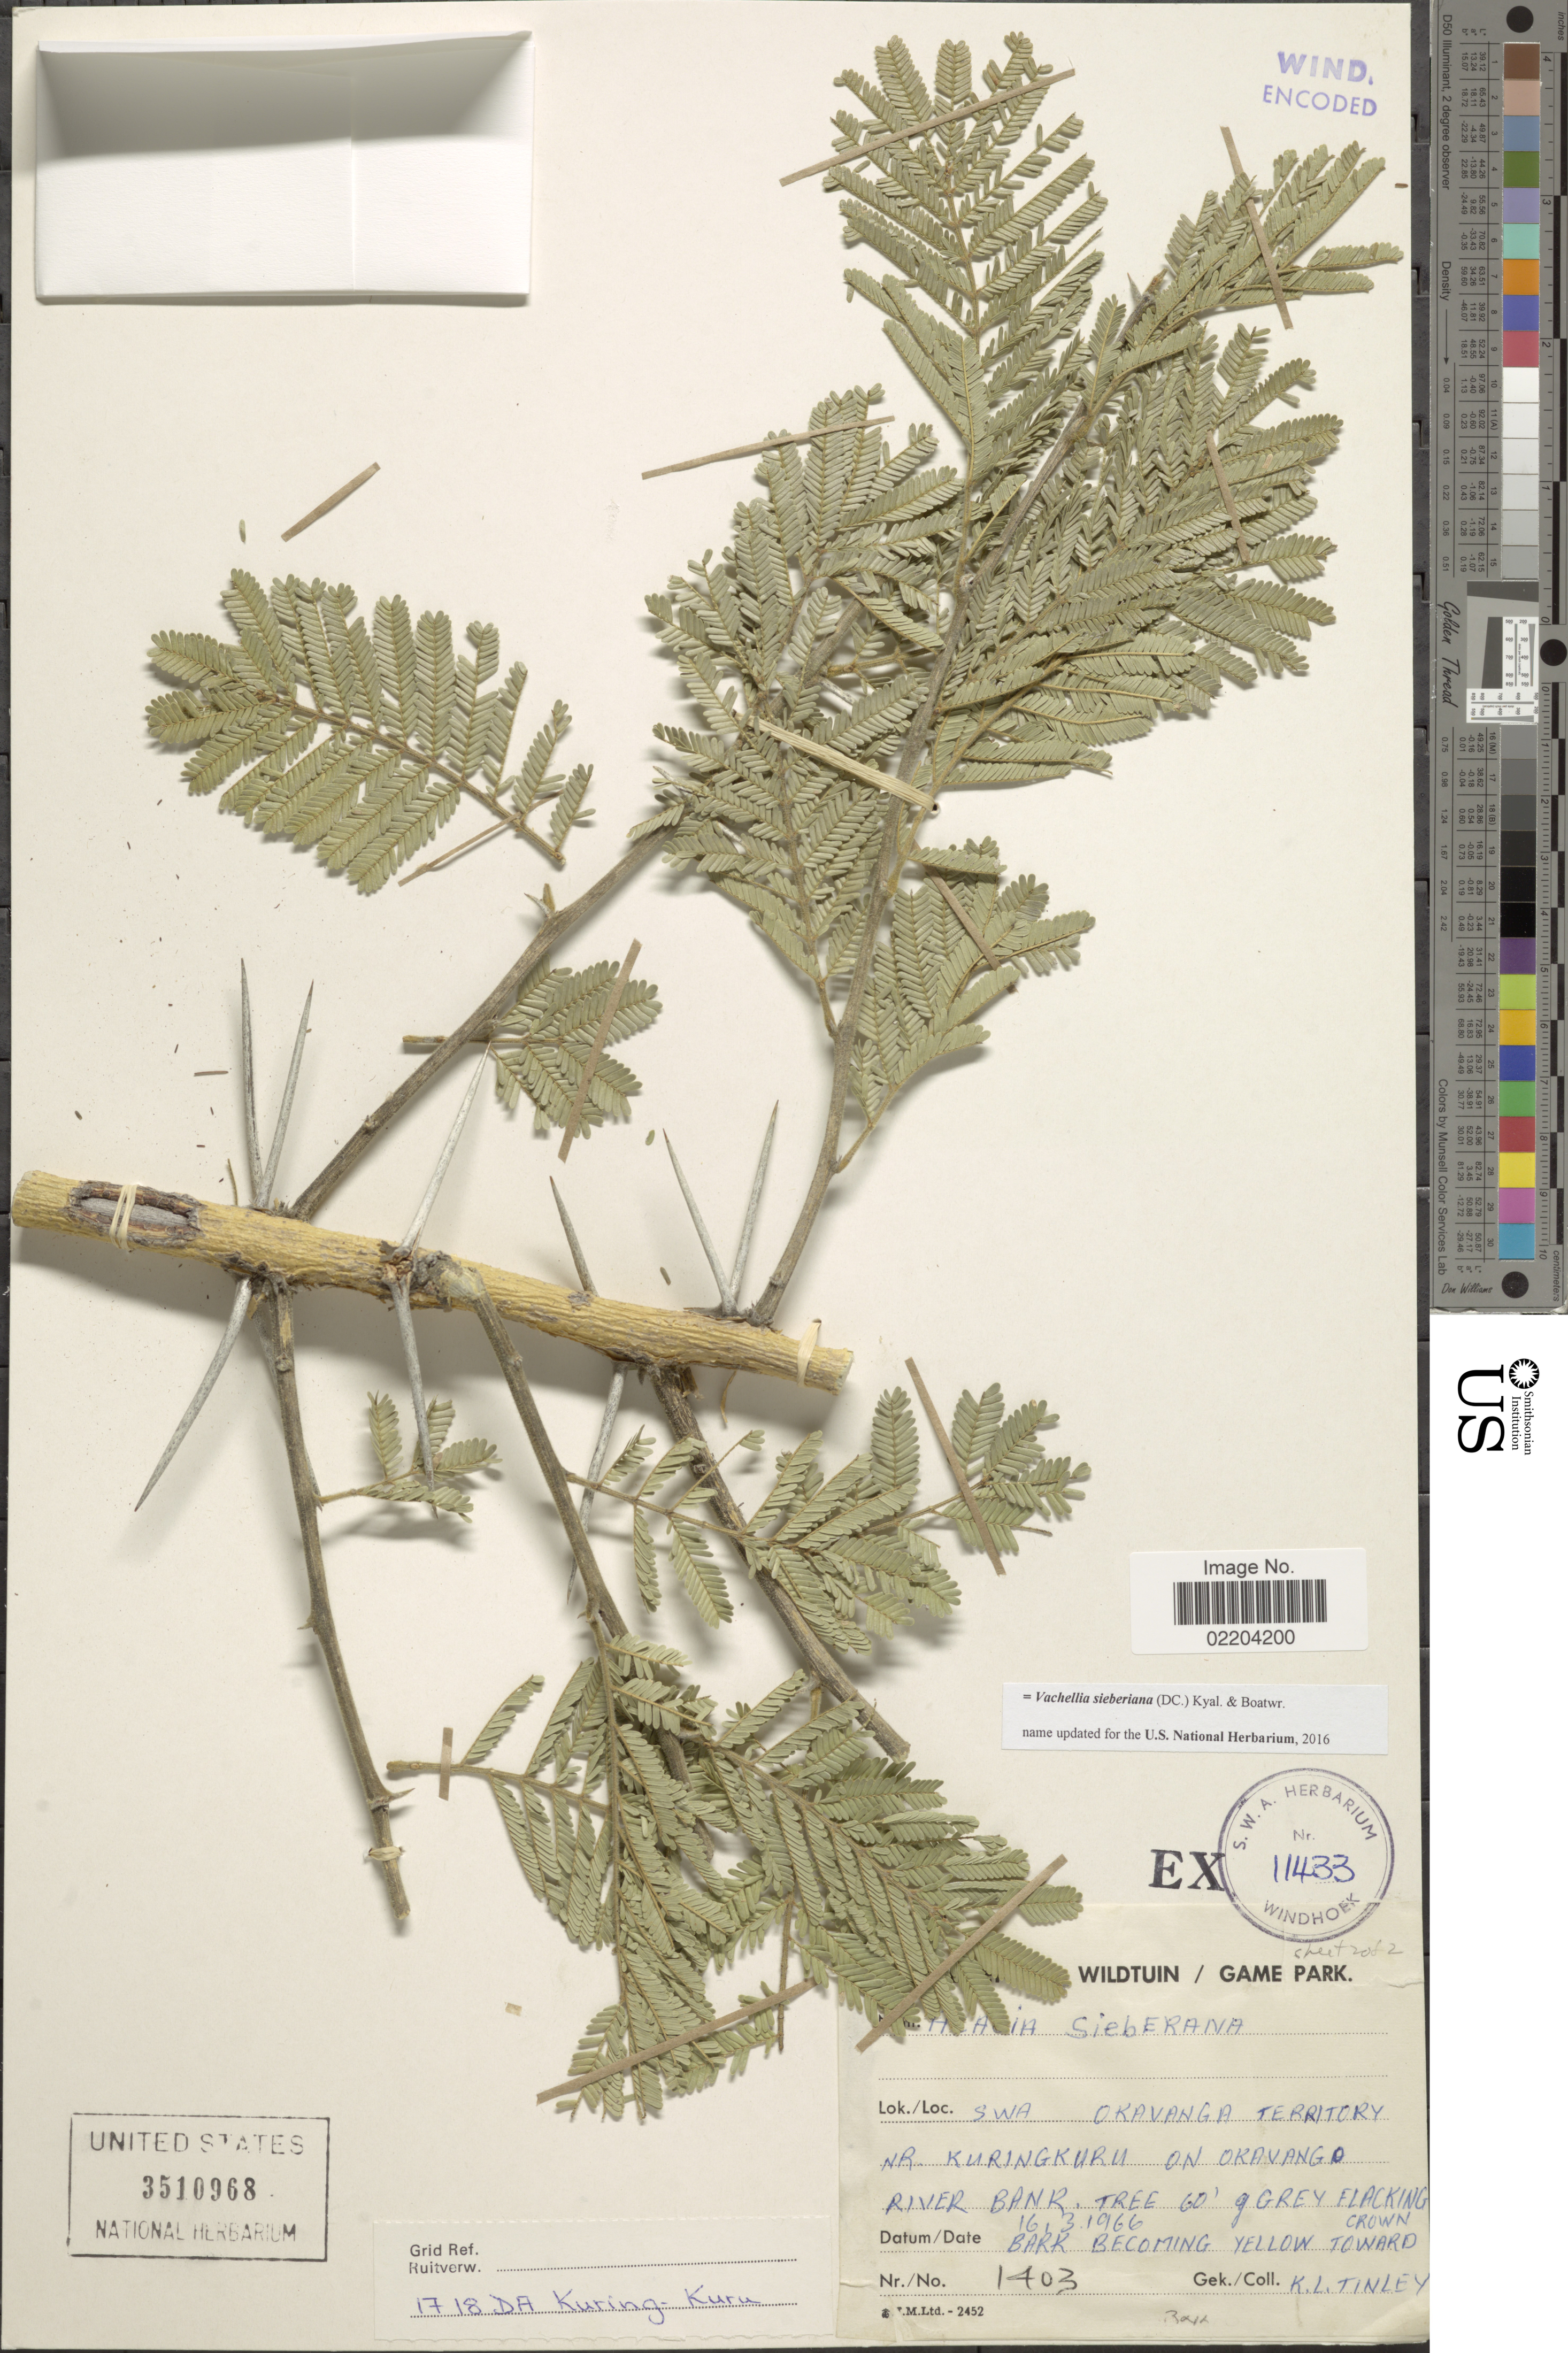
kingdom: Plantae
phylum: Tracheophyta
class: Magnoliopsida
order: Fabales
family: Fabaceae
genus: Vachellia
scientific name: Vachellia sieberiana var. sieberiana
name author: (DC.) Kyal. & Boatwr.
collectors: K. Tinley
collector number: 1403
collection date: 1966-03-16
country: Namibia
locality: SWA Okavanga Territory Nr. Kuringakuru On Okavango River Bank.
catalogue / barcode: US 3510968